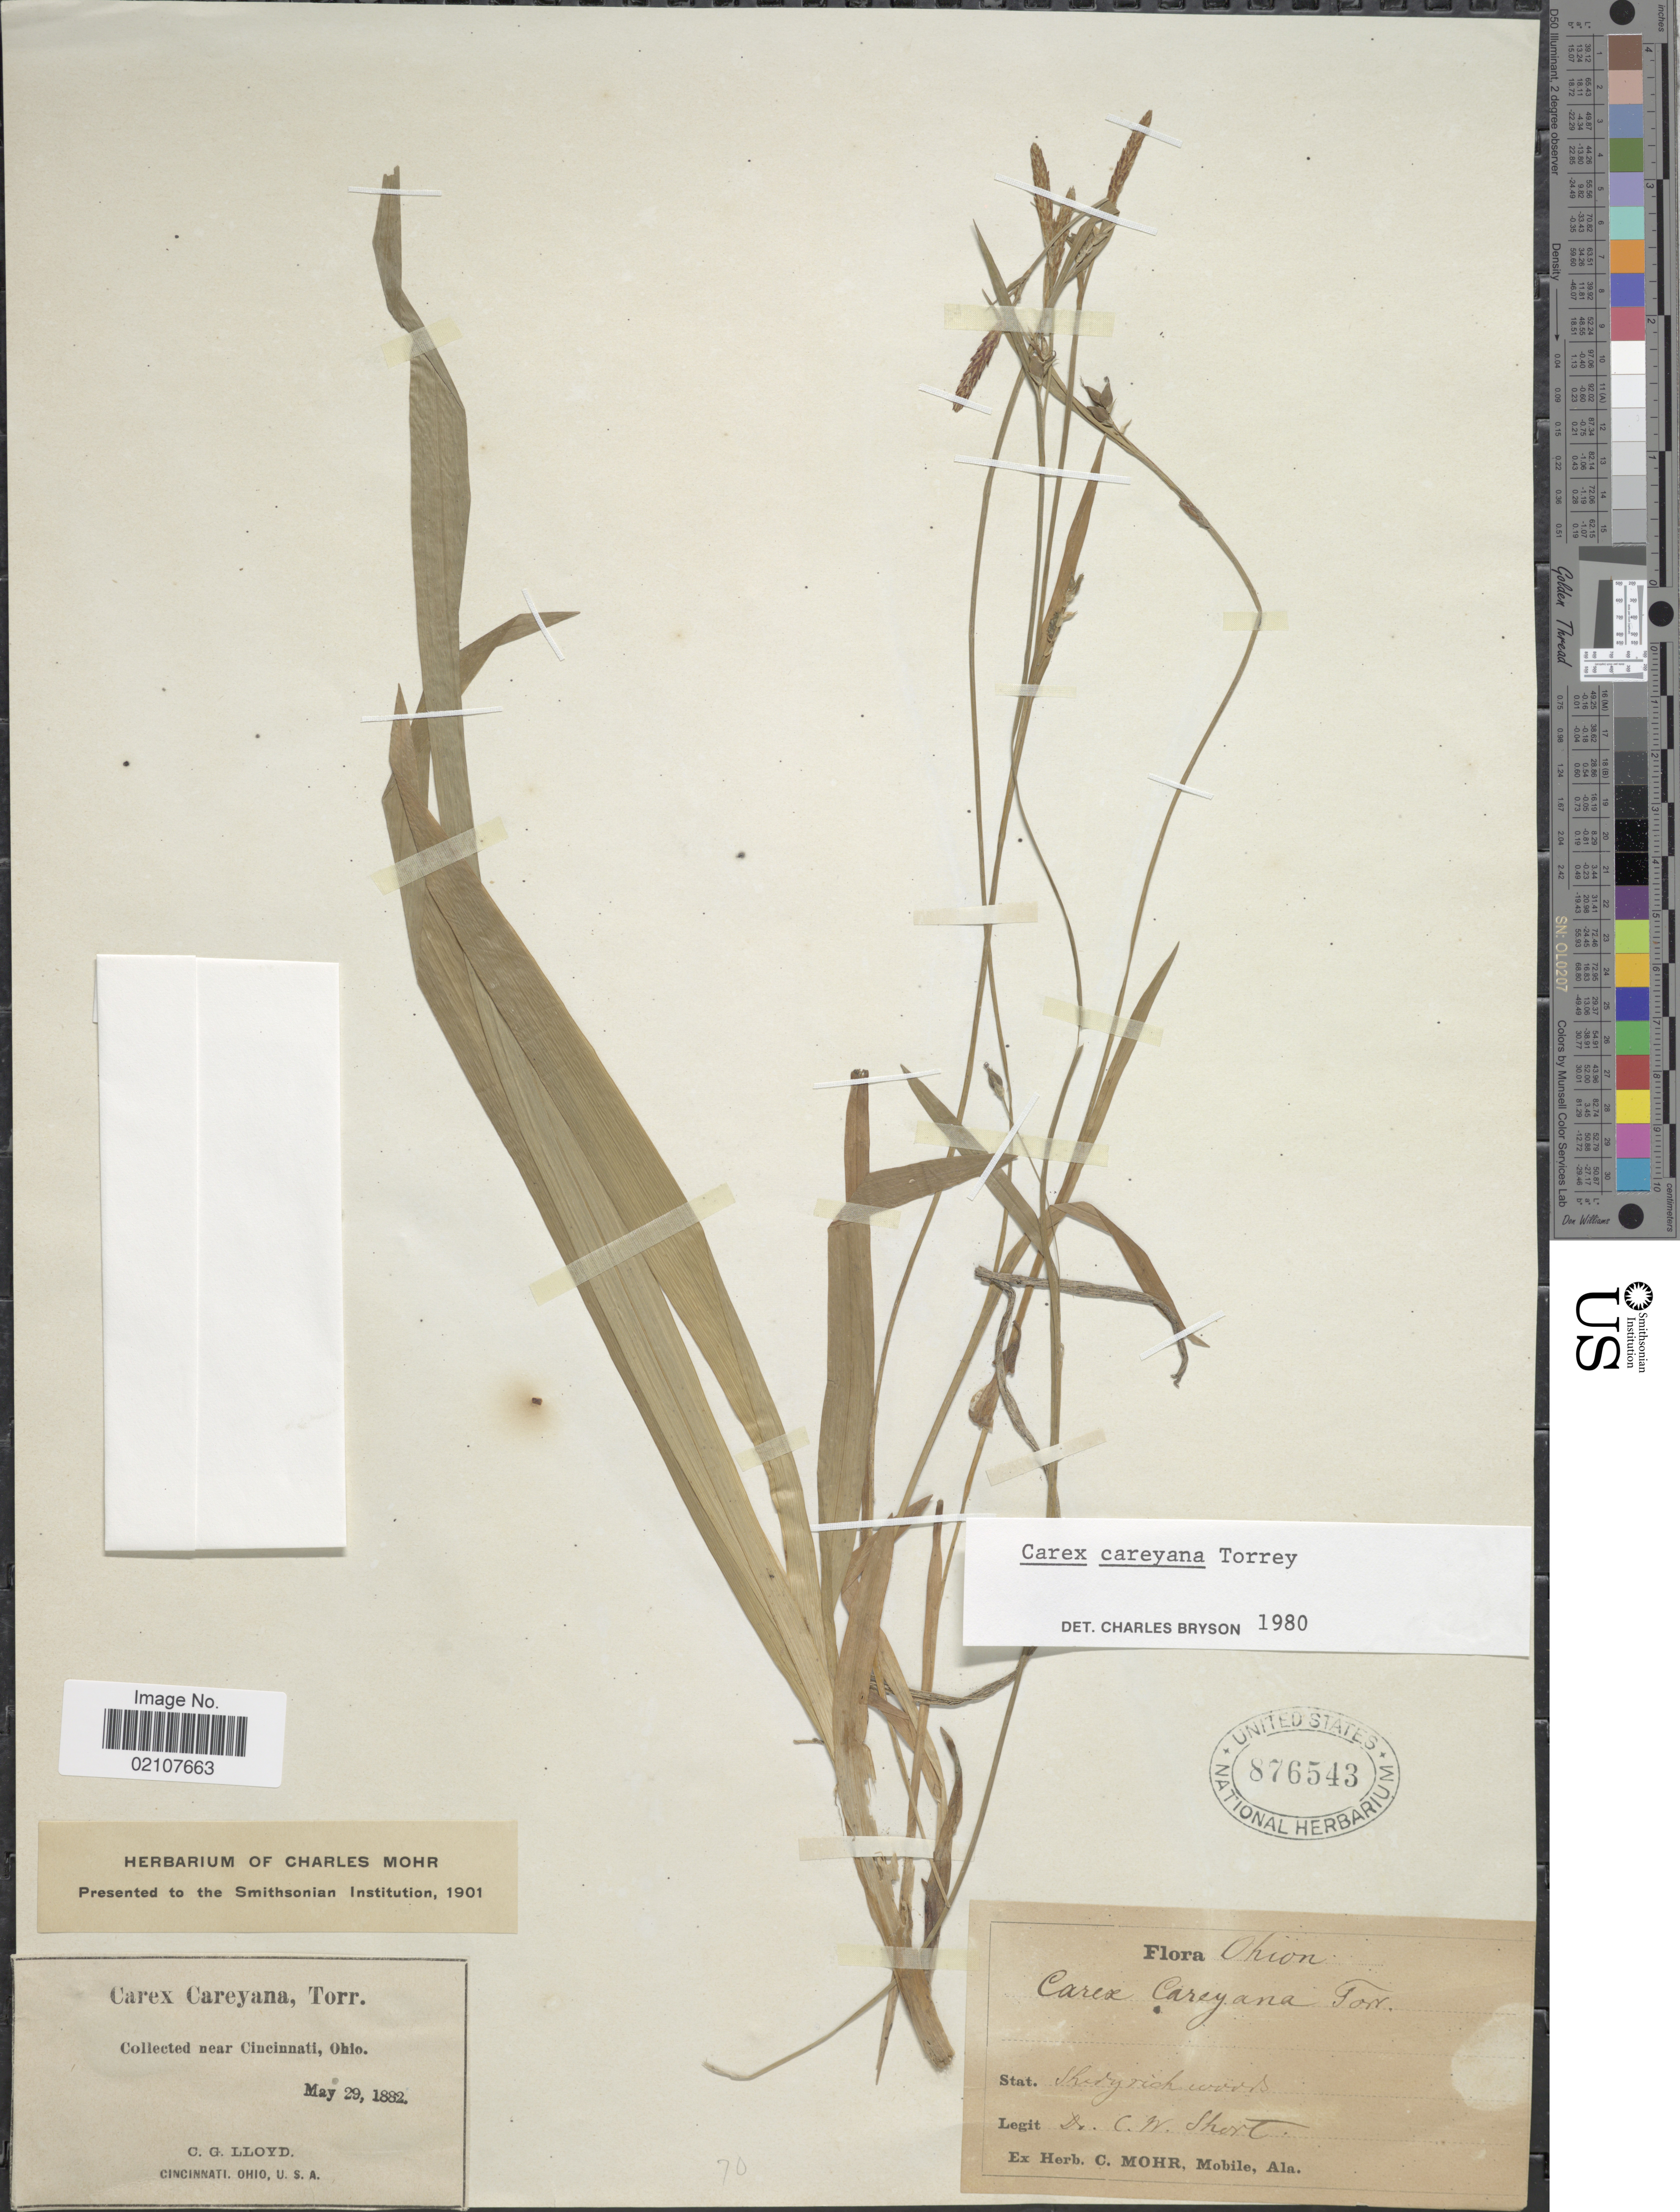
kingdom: Plantae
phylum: Tracheophyta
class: Liliopsida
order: Poales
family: Cyperaceae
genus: Carex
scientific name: Carex careyana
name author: Torr. ex Dewey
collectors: C. W. Short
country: United States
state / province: Ohio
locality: Ohion, Shady rich woods.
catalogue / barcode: US 876543